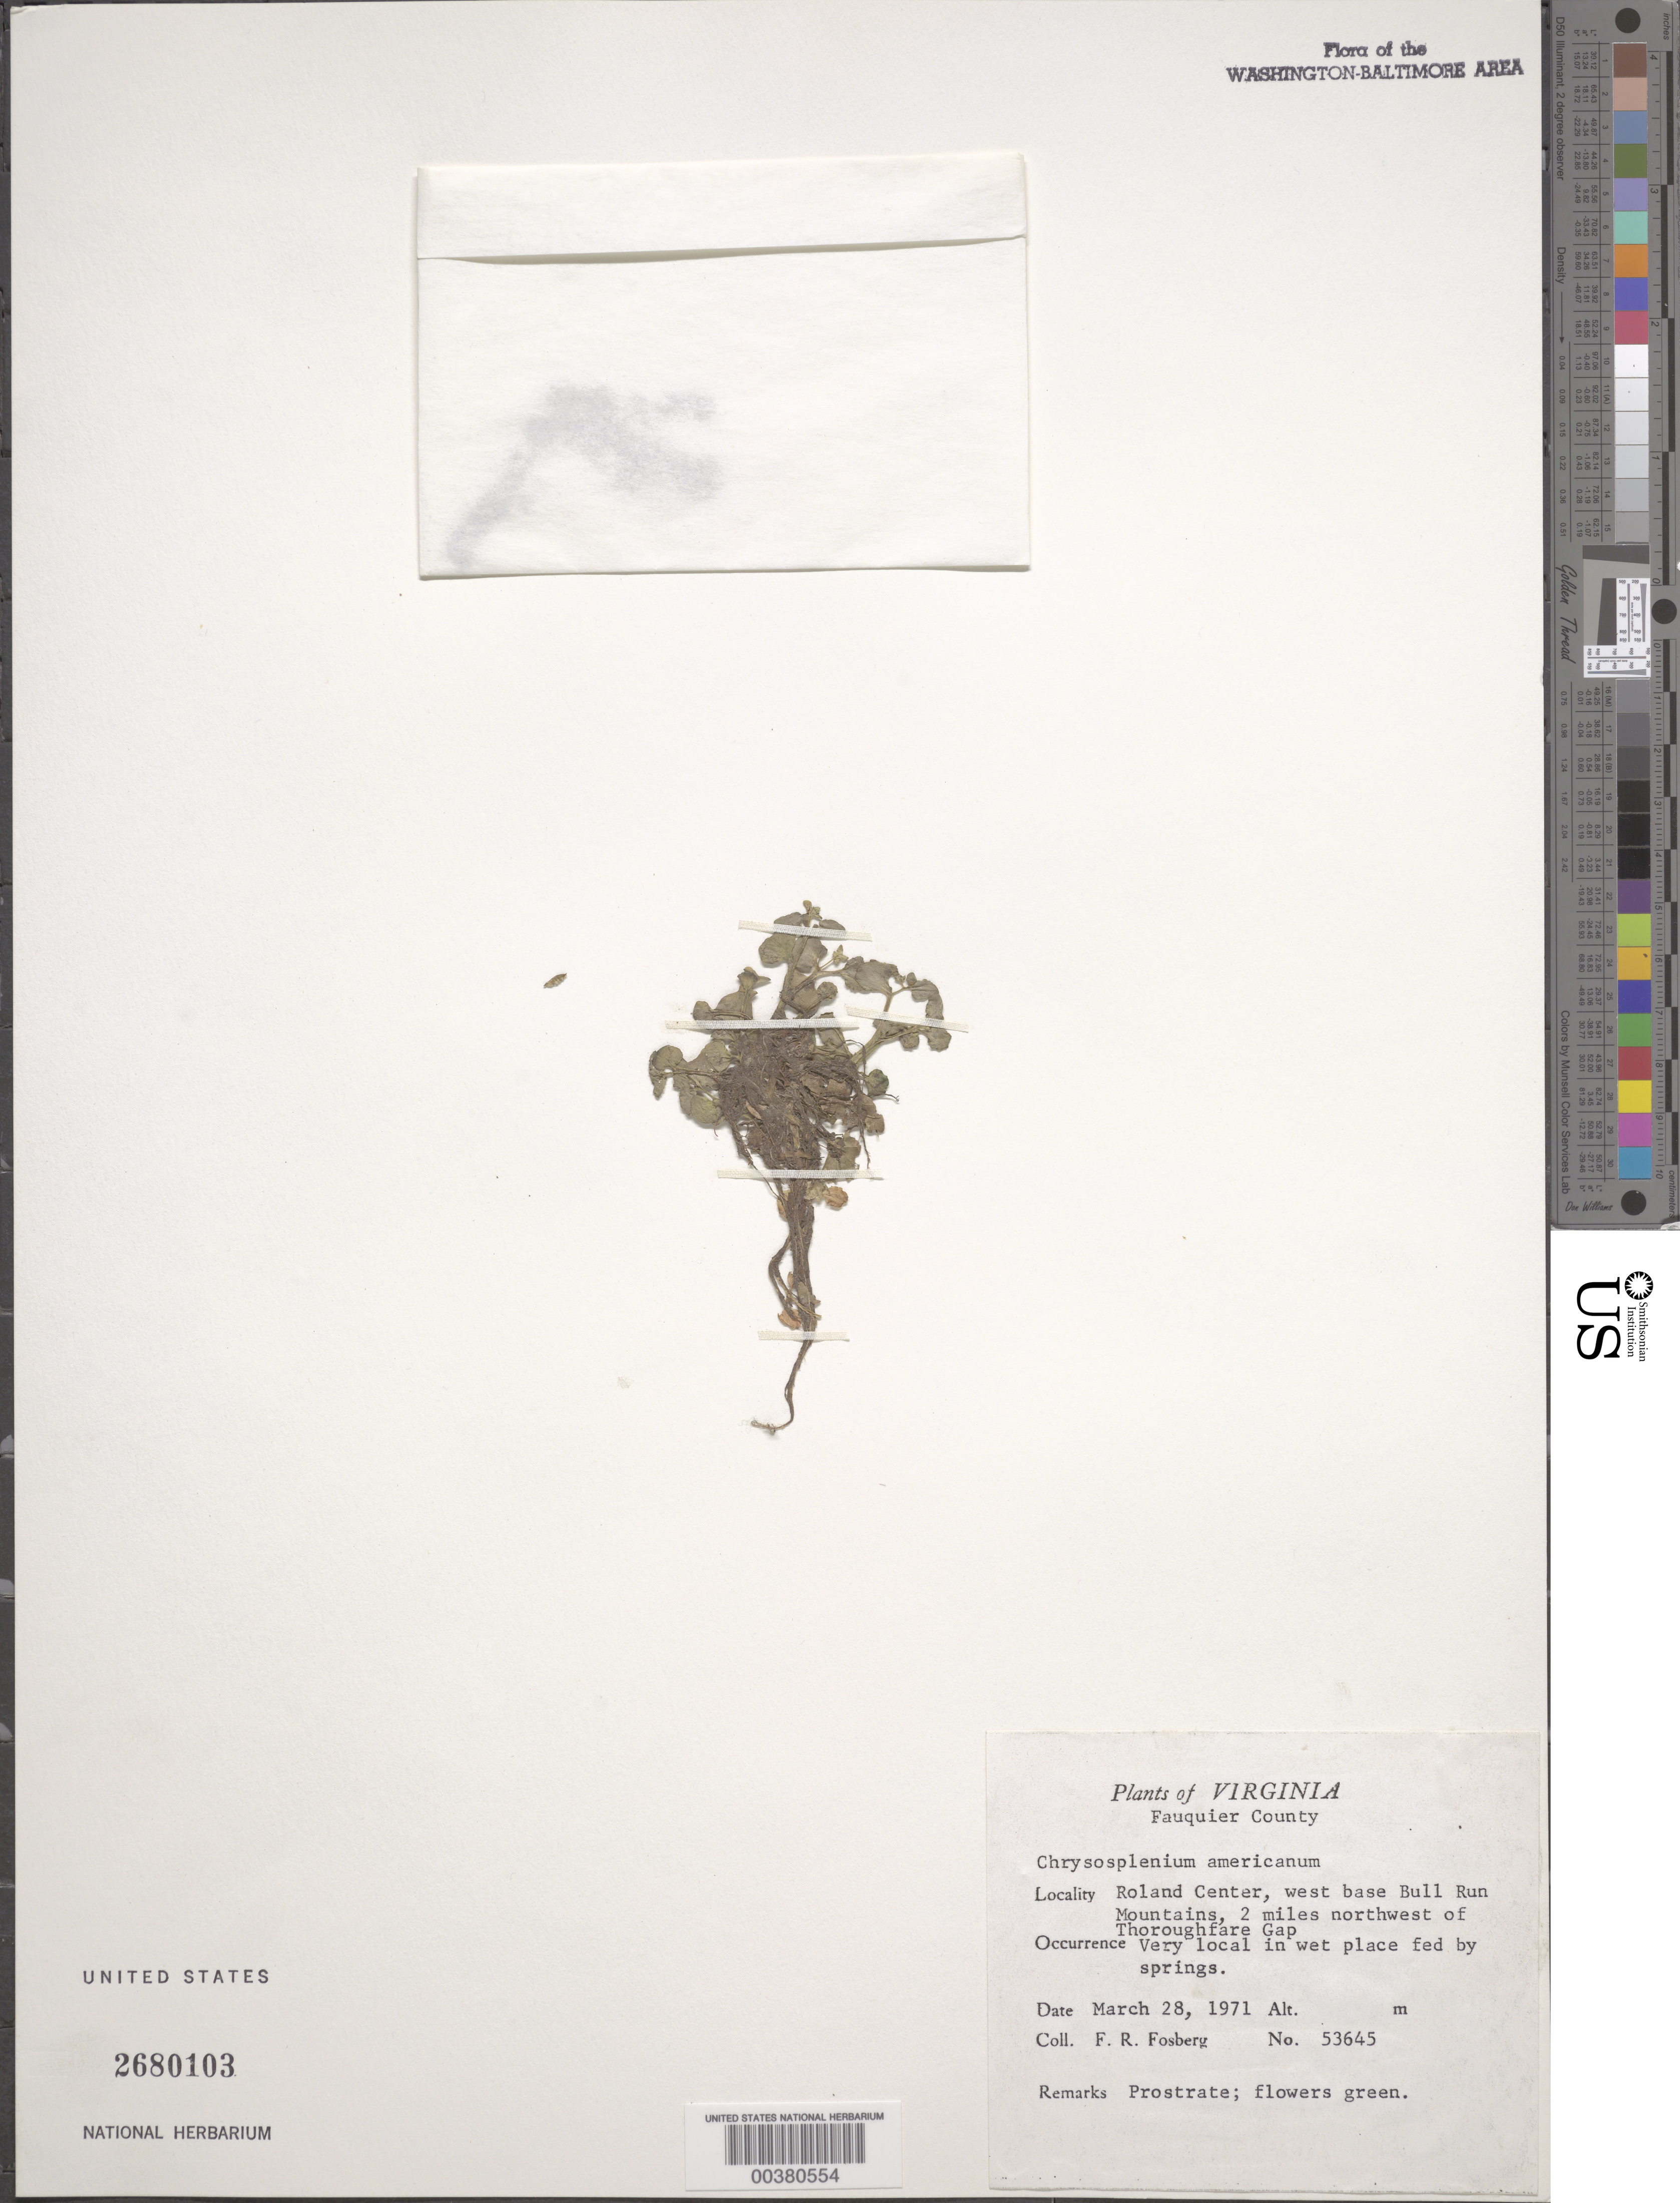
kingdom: Plantae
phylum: Tracheophyta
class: Magnoliopsida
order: Saxifragales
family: Saxifragaceae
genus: Chrysosplenium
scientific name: Chrysosplenium americanum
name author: Schwein.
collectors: F. R. Fosberg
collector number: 53645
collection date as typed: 28 Mar 1971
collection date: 1971-03-28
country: United States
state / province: Virginia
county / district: Fauquier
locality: Roland Center, Bull Run Mountains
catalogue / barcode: US 2680103